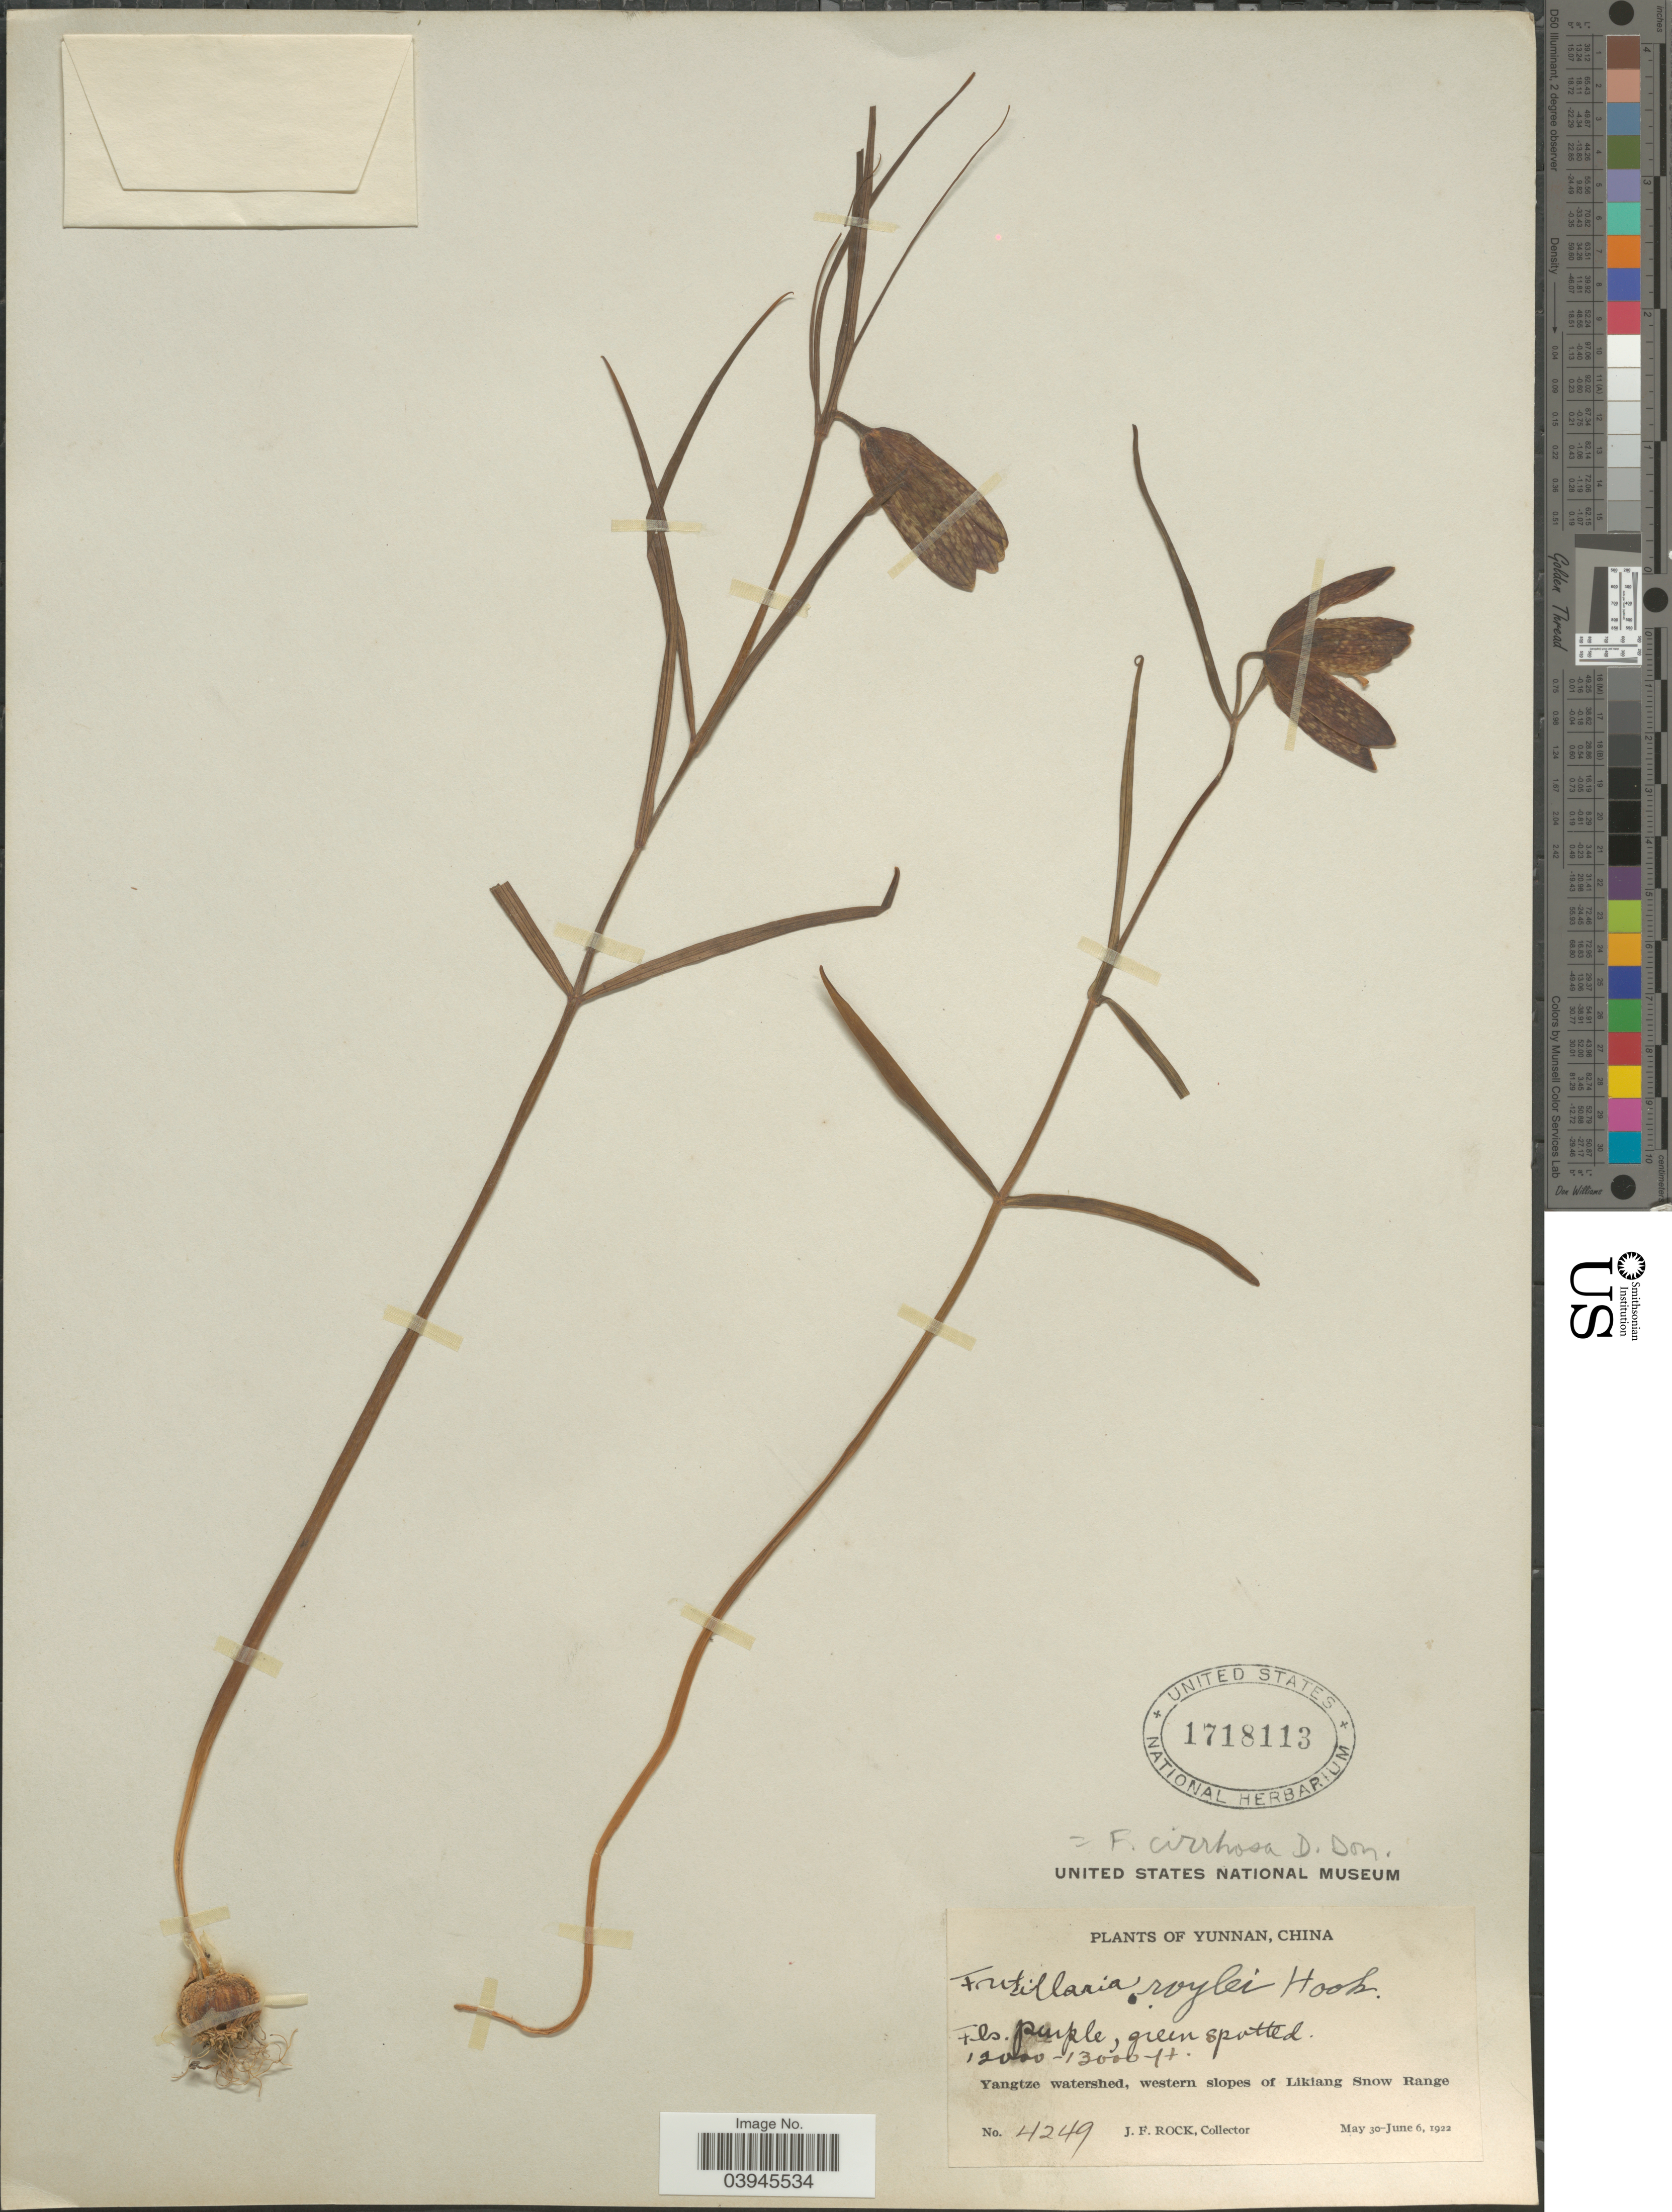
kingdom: Plantae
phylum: Tracheophyta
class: Liliopsida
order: Liliales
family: Liliaceae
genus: Fritillaria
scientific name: Fritillaria cirrhosa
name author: D. Don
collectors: J. Rock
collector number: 4249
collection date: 1922-05-30/1922-06-06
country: China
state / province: Yunnan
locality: Yangtze watershed, western slopes of Likiang Snow Range.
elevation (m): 3658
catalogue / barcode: US 1718113